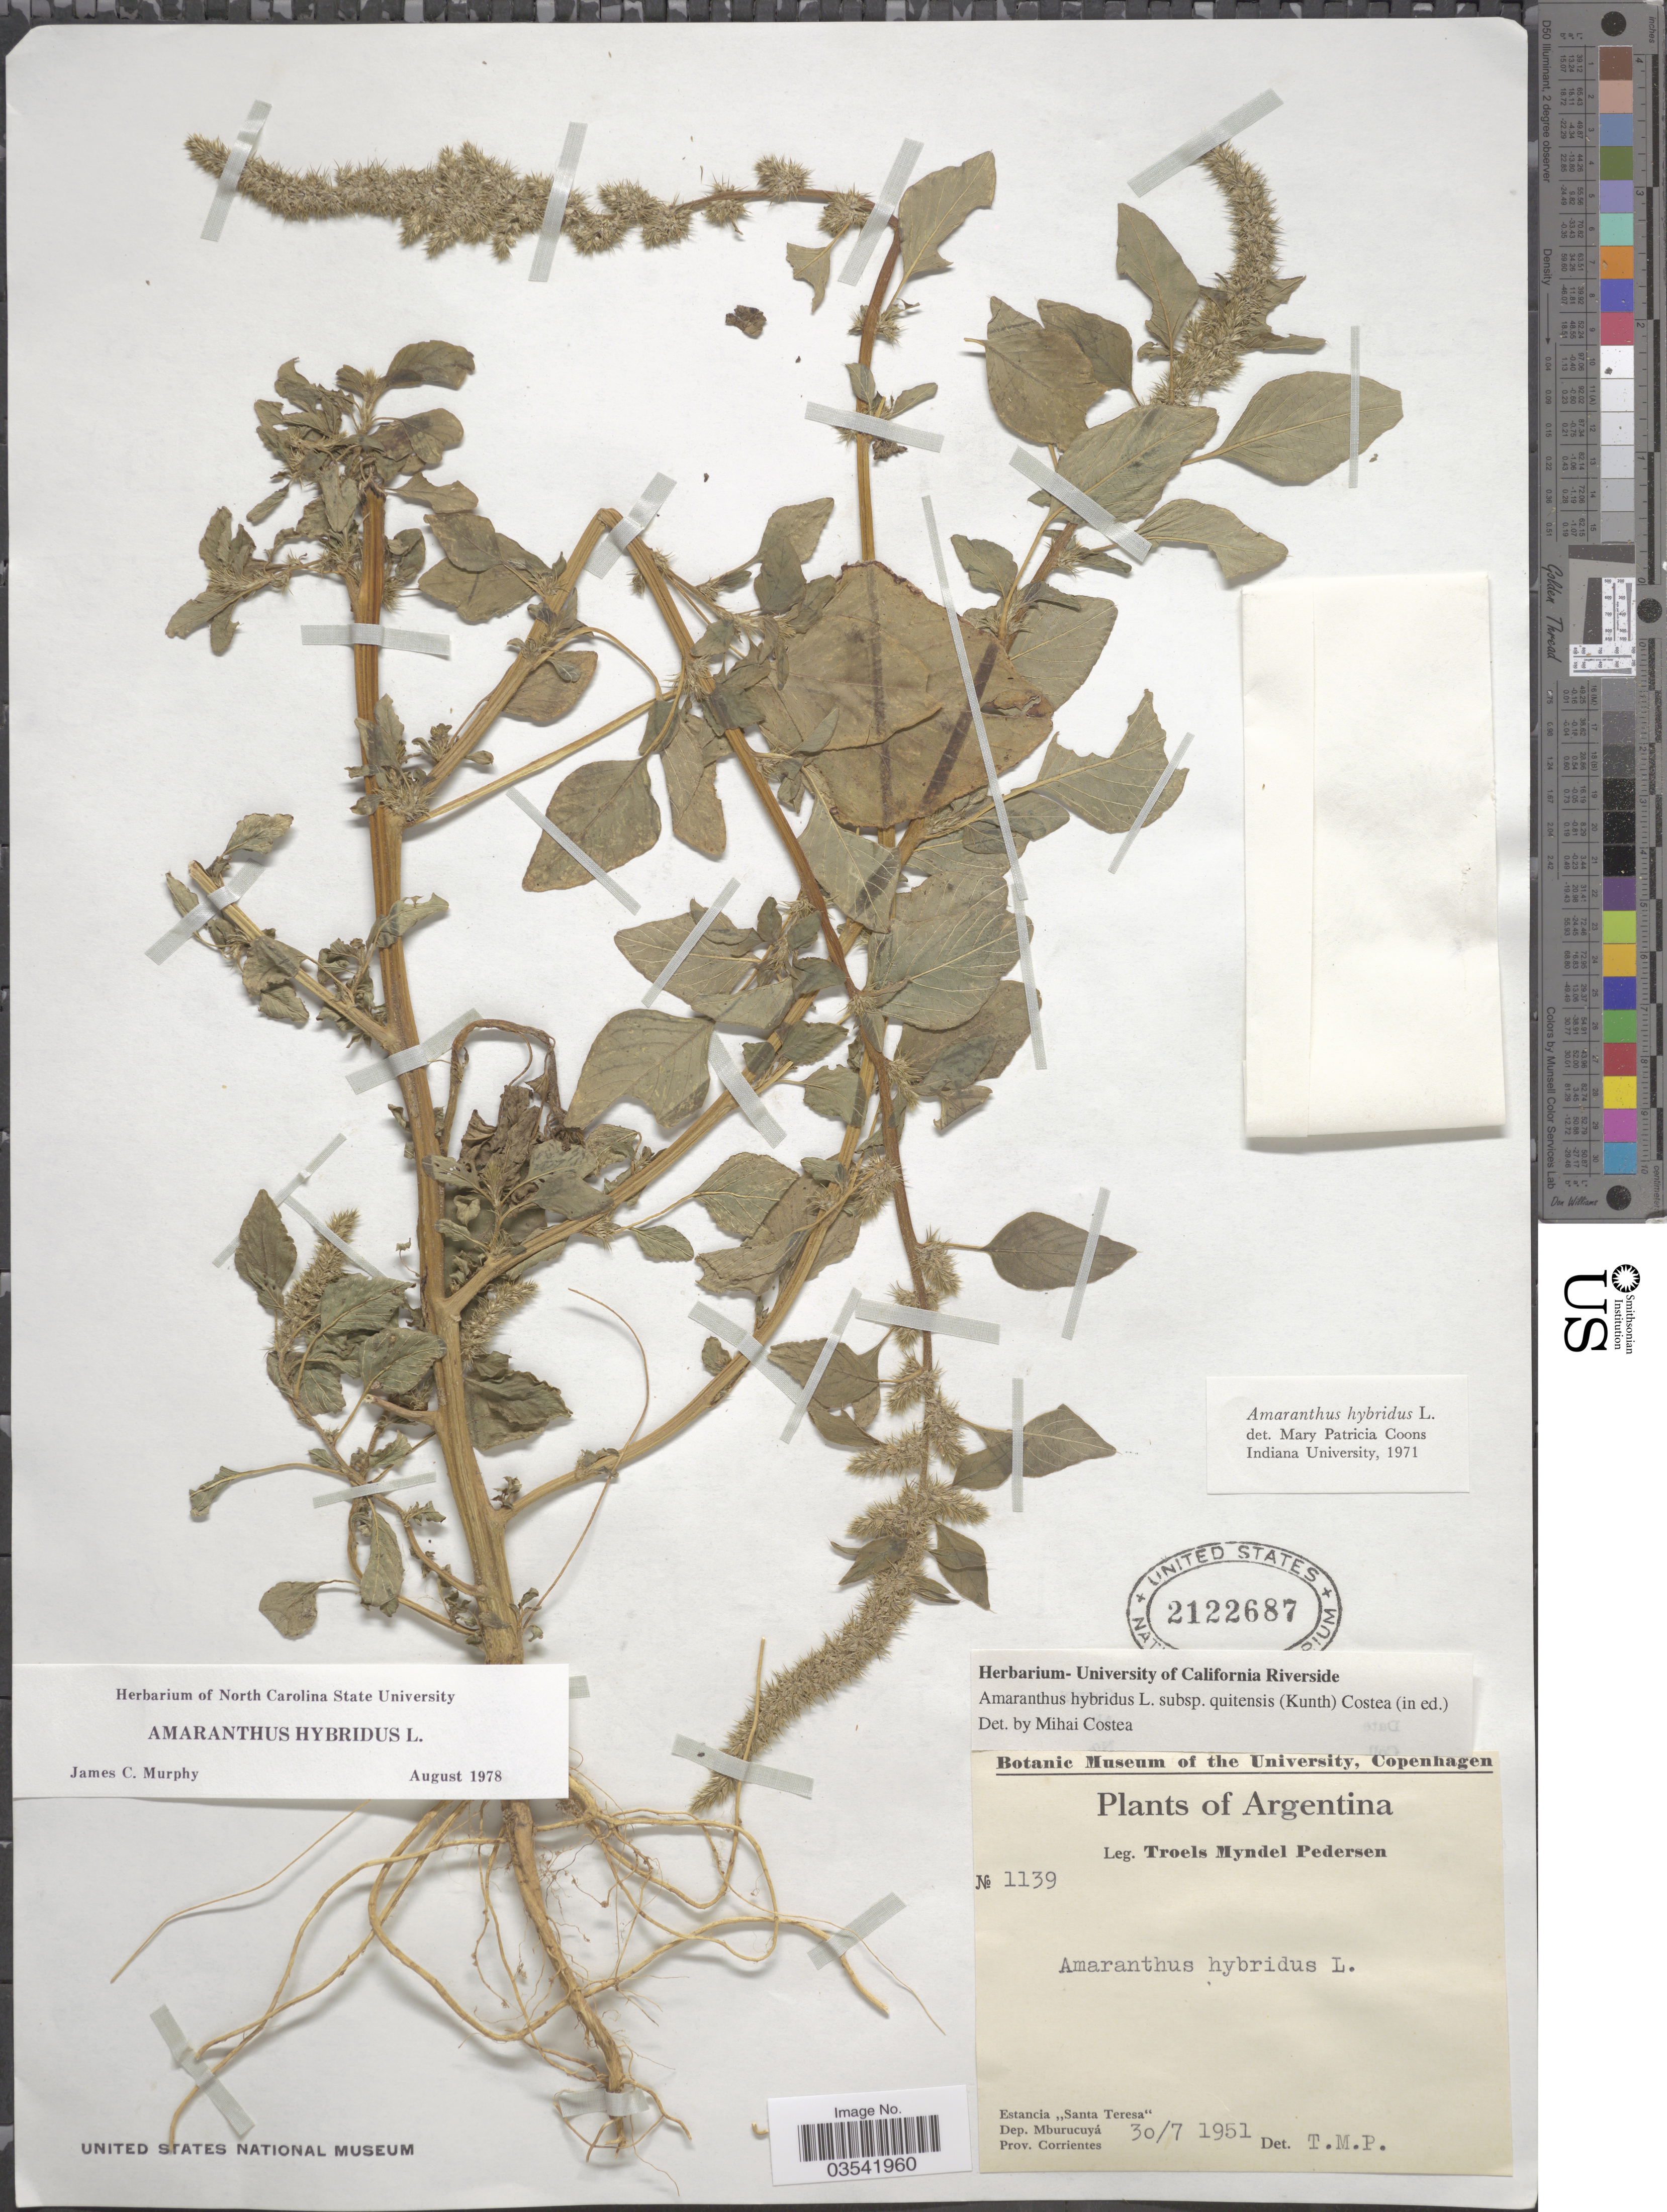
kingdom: Plantae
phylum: Tracheophyta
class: Magnoliopsida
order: Caryophyllales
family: Amaranthaceae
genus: Amaranthus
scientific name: Amaranthus hybridus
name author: L.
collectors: T. Pederson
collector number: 1139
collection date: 1951-07-30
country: Argentina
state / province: Corrientes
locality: Estancia "Santa Teresa". Dep. Mburucuyá.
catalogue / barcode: US 2122687